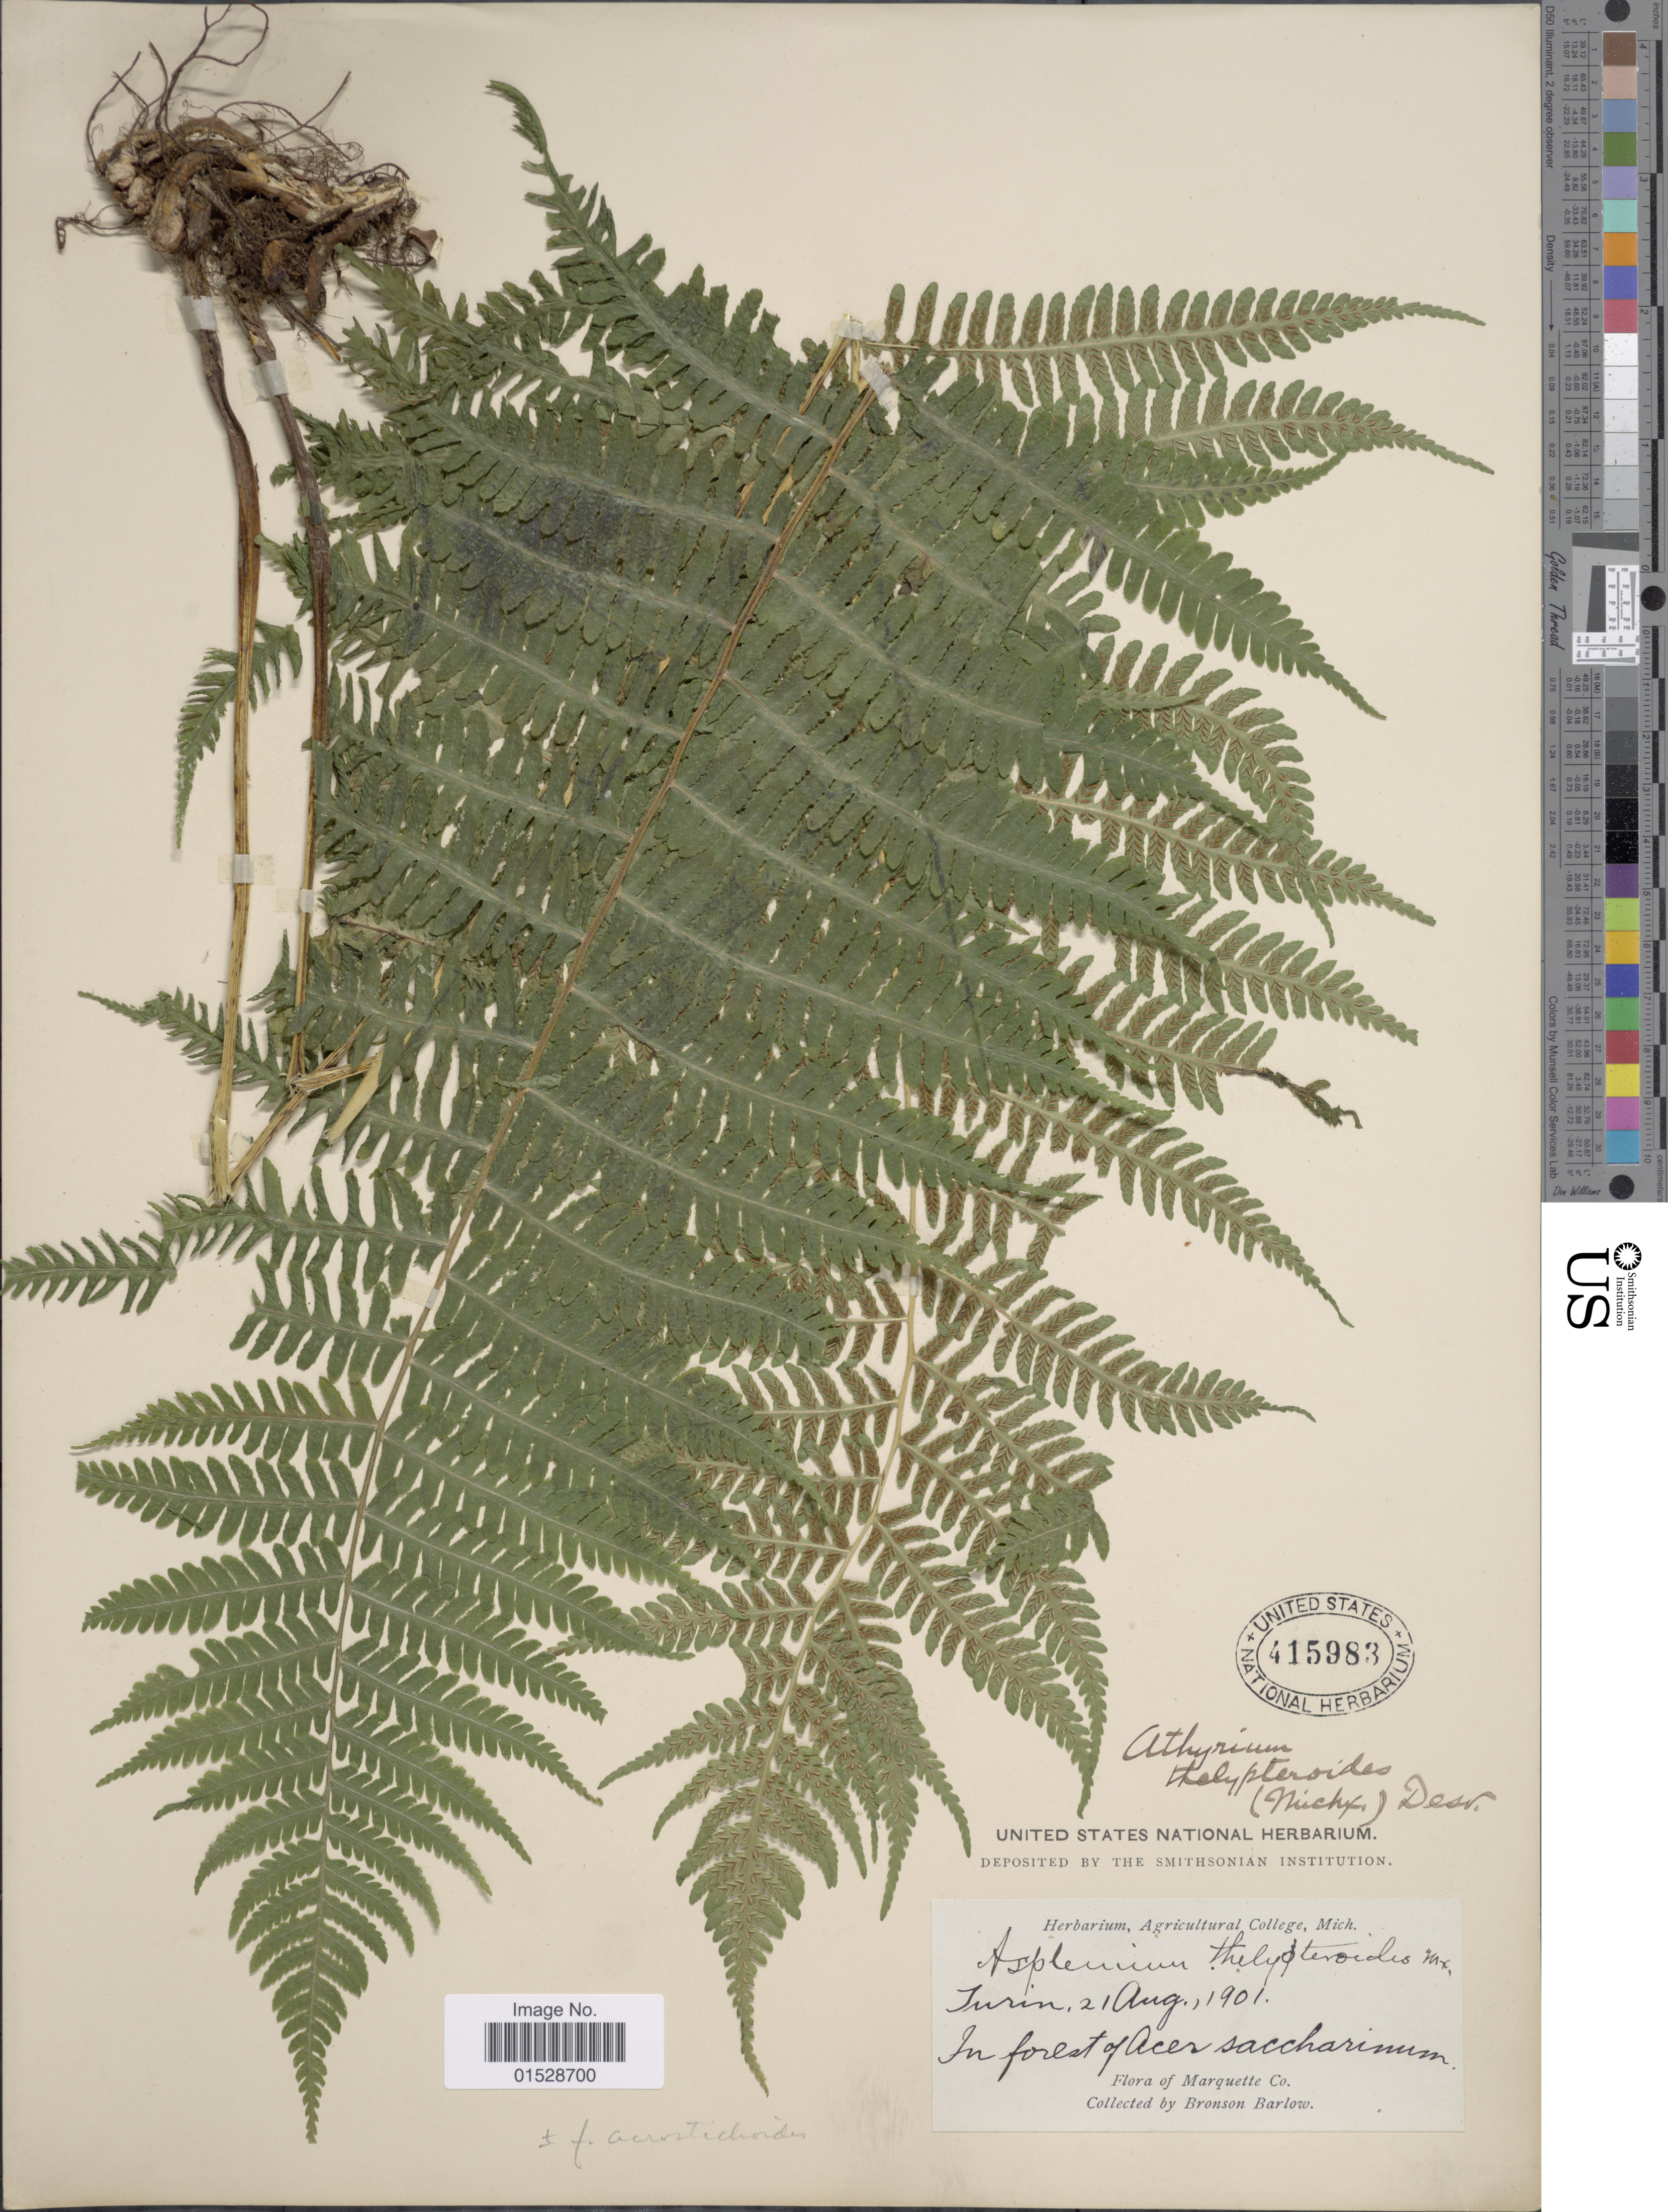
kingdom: Plantae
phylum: Tracheophyta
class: Polypodiopsida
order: Polypodiales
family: Athyriaceae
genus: Deparia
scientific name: Deparia acrostichoides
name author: (Sw.) M. Kato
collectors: Barlow, B.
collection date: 1901-08-21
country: United States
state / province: Michigan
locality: In forest, Marquette Co.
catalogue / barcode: US 415983